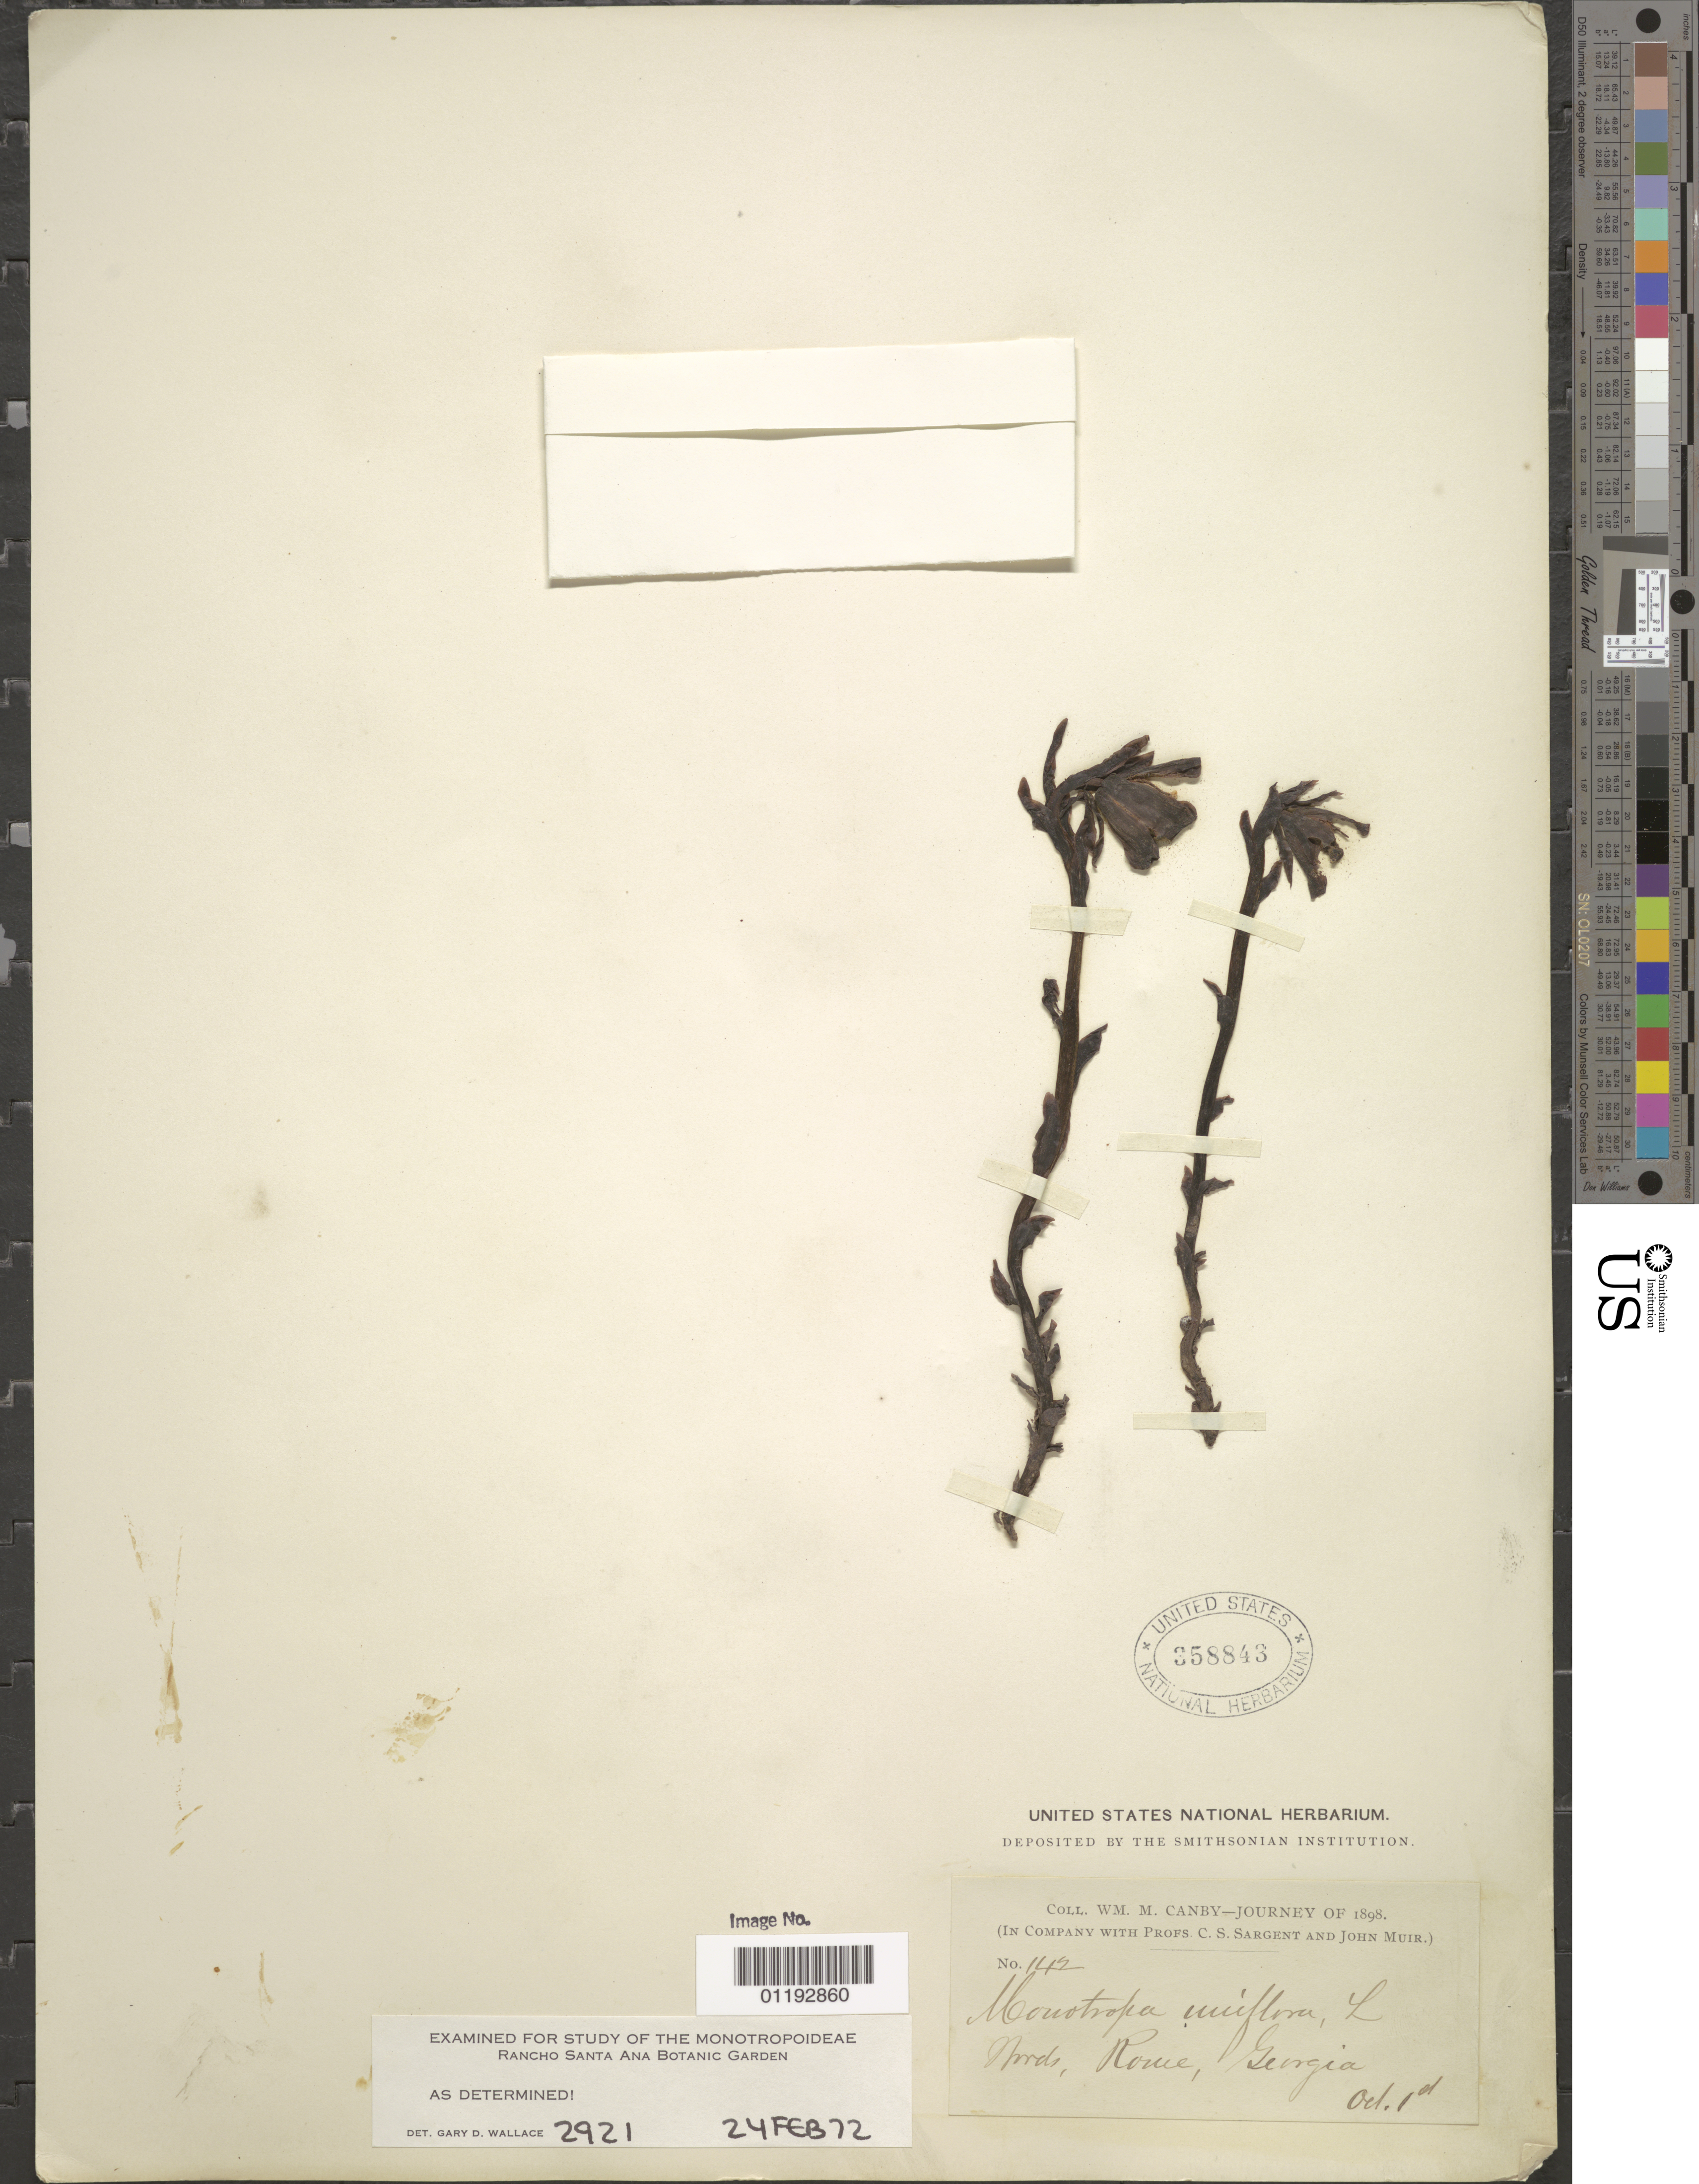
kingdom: Plantae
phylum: Tracheophyta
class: Magnoliopsida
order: Ericales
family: Ericaceae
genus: Monotropa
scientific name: Monotropa uniflora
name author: L.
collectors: W. Canby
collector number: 142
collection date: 1898-10-01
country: United States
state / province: Georgia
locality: Woods. Rome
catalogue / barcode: US 358843